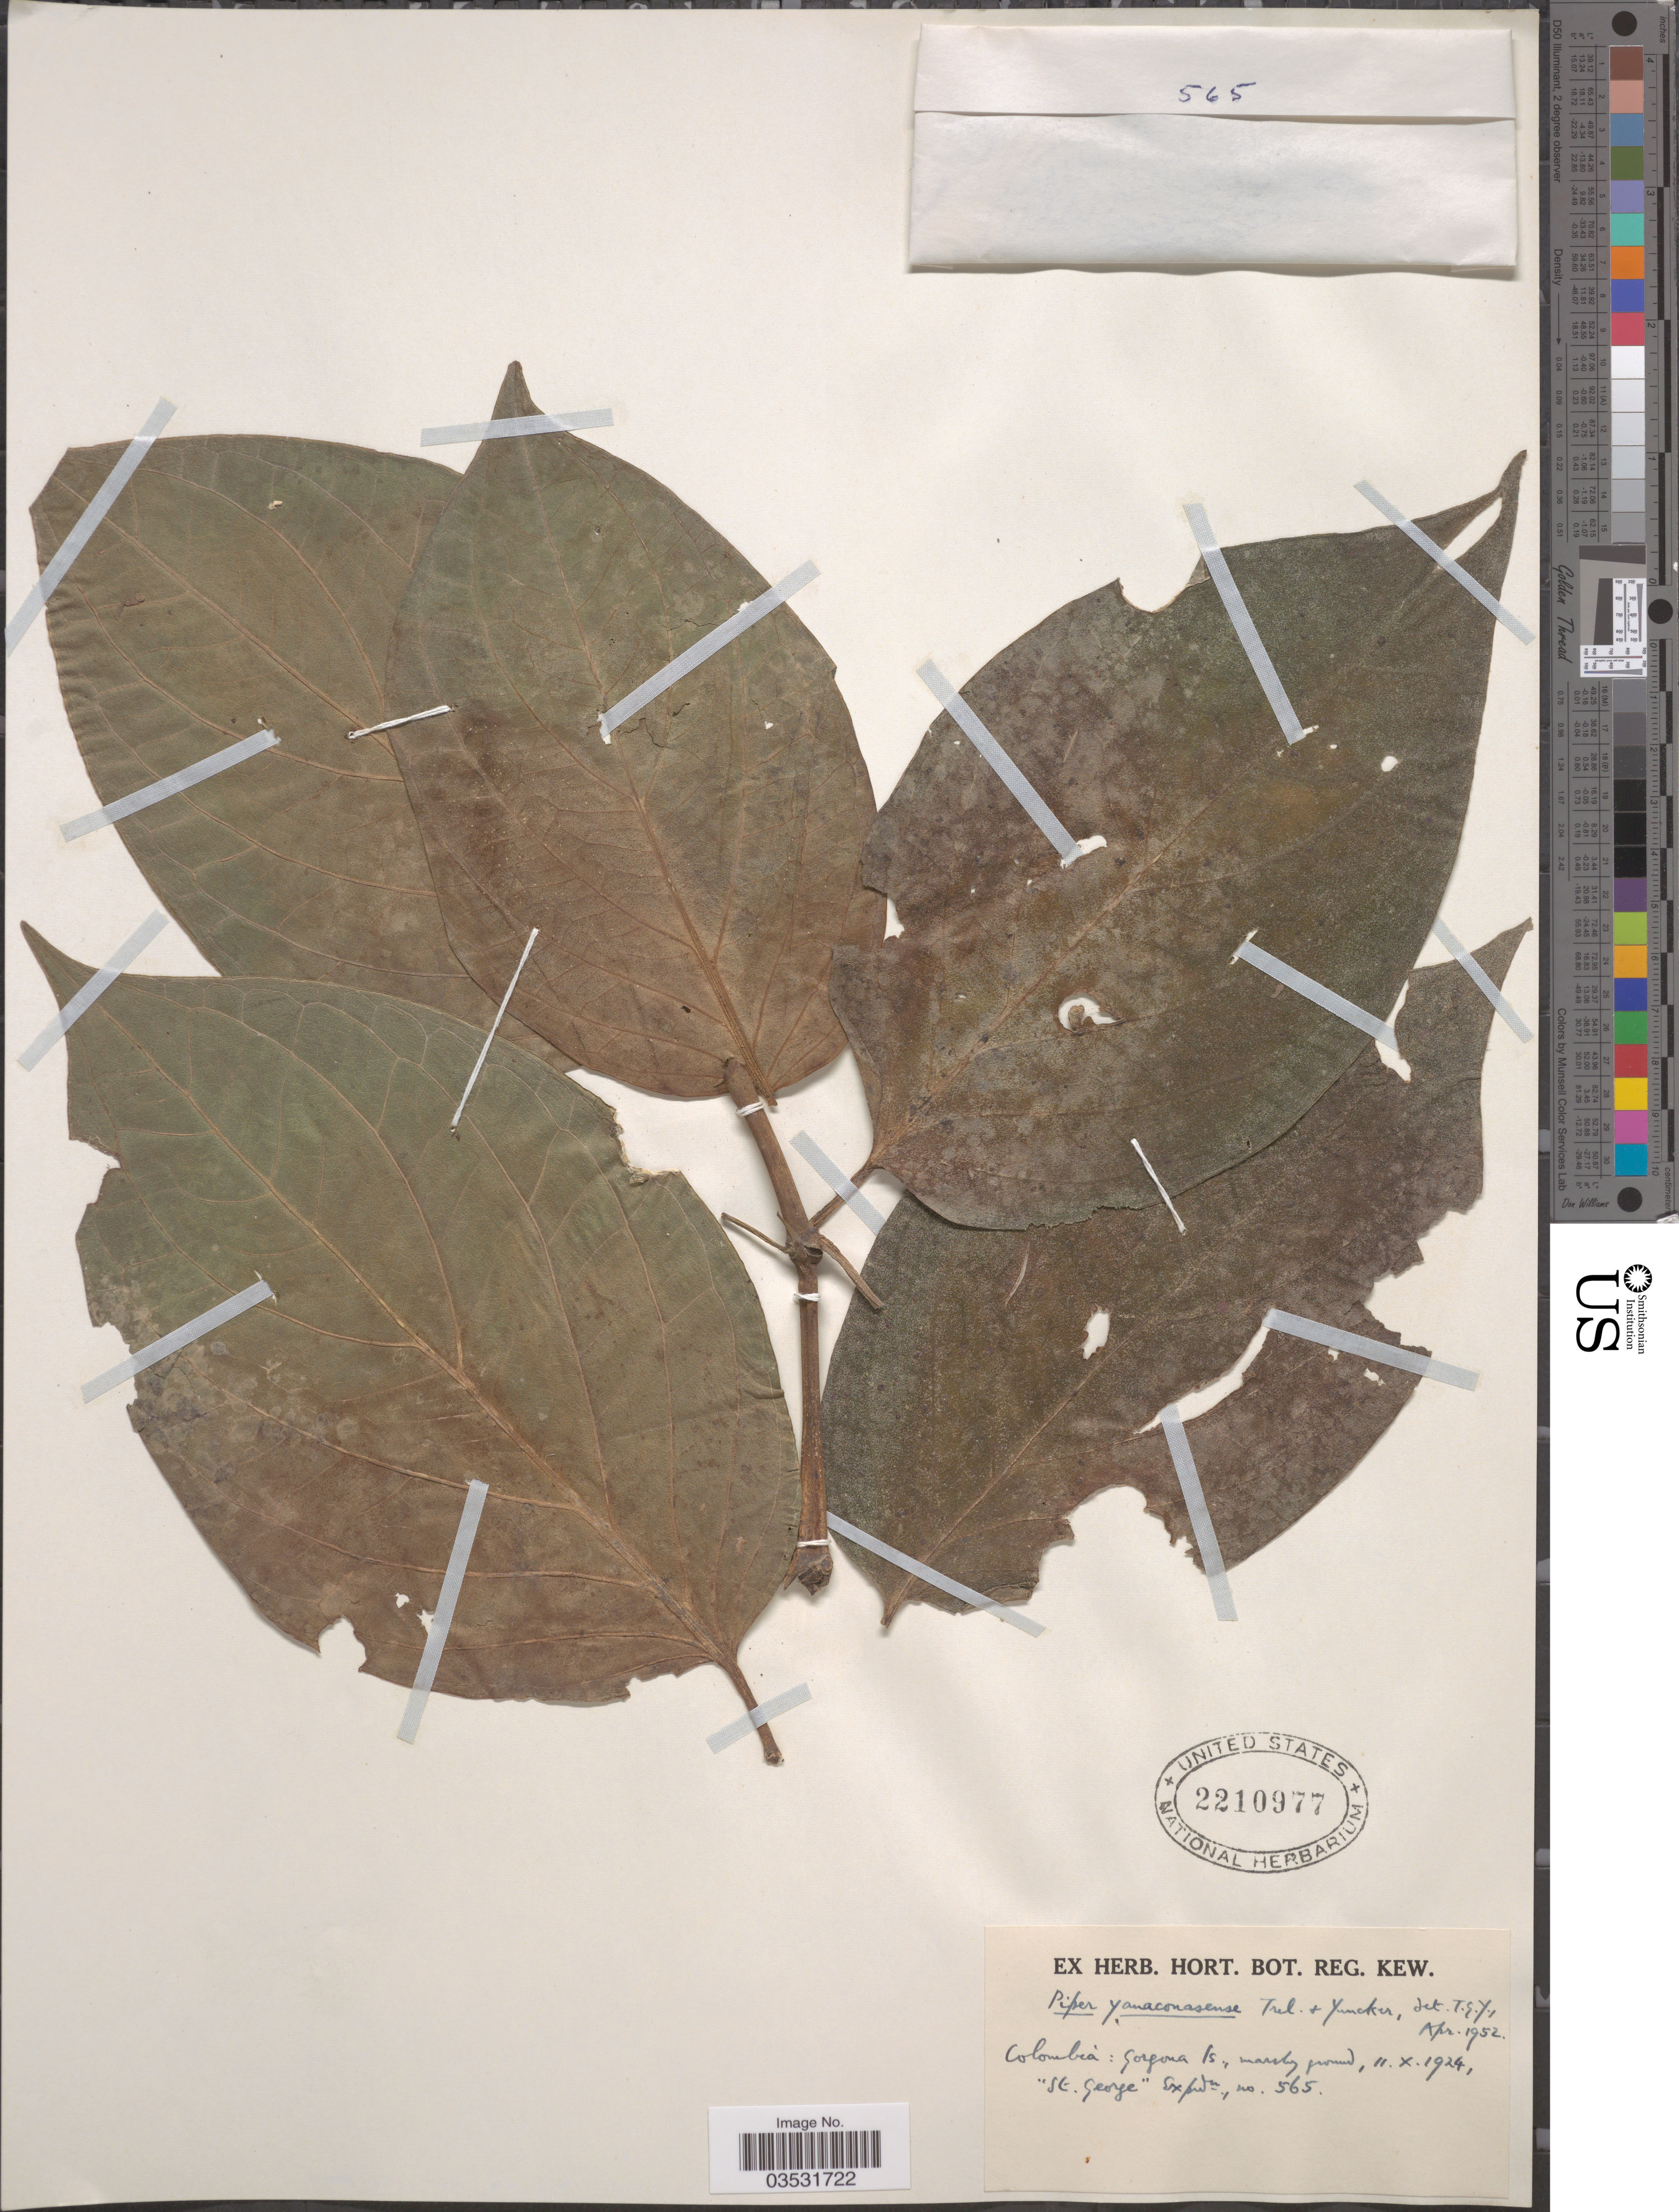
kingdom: Plantae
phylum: Tracheophyta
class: Magnoliopsida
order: Piperales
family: Piperaceae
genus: Piper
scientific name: Piper yanaconasense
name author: Trel. & Yunck.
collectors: St. George Exped.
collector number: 565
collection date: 1924-10-11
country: Colombia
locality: Gorgona Is.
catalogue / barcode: US 2210977